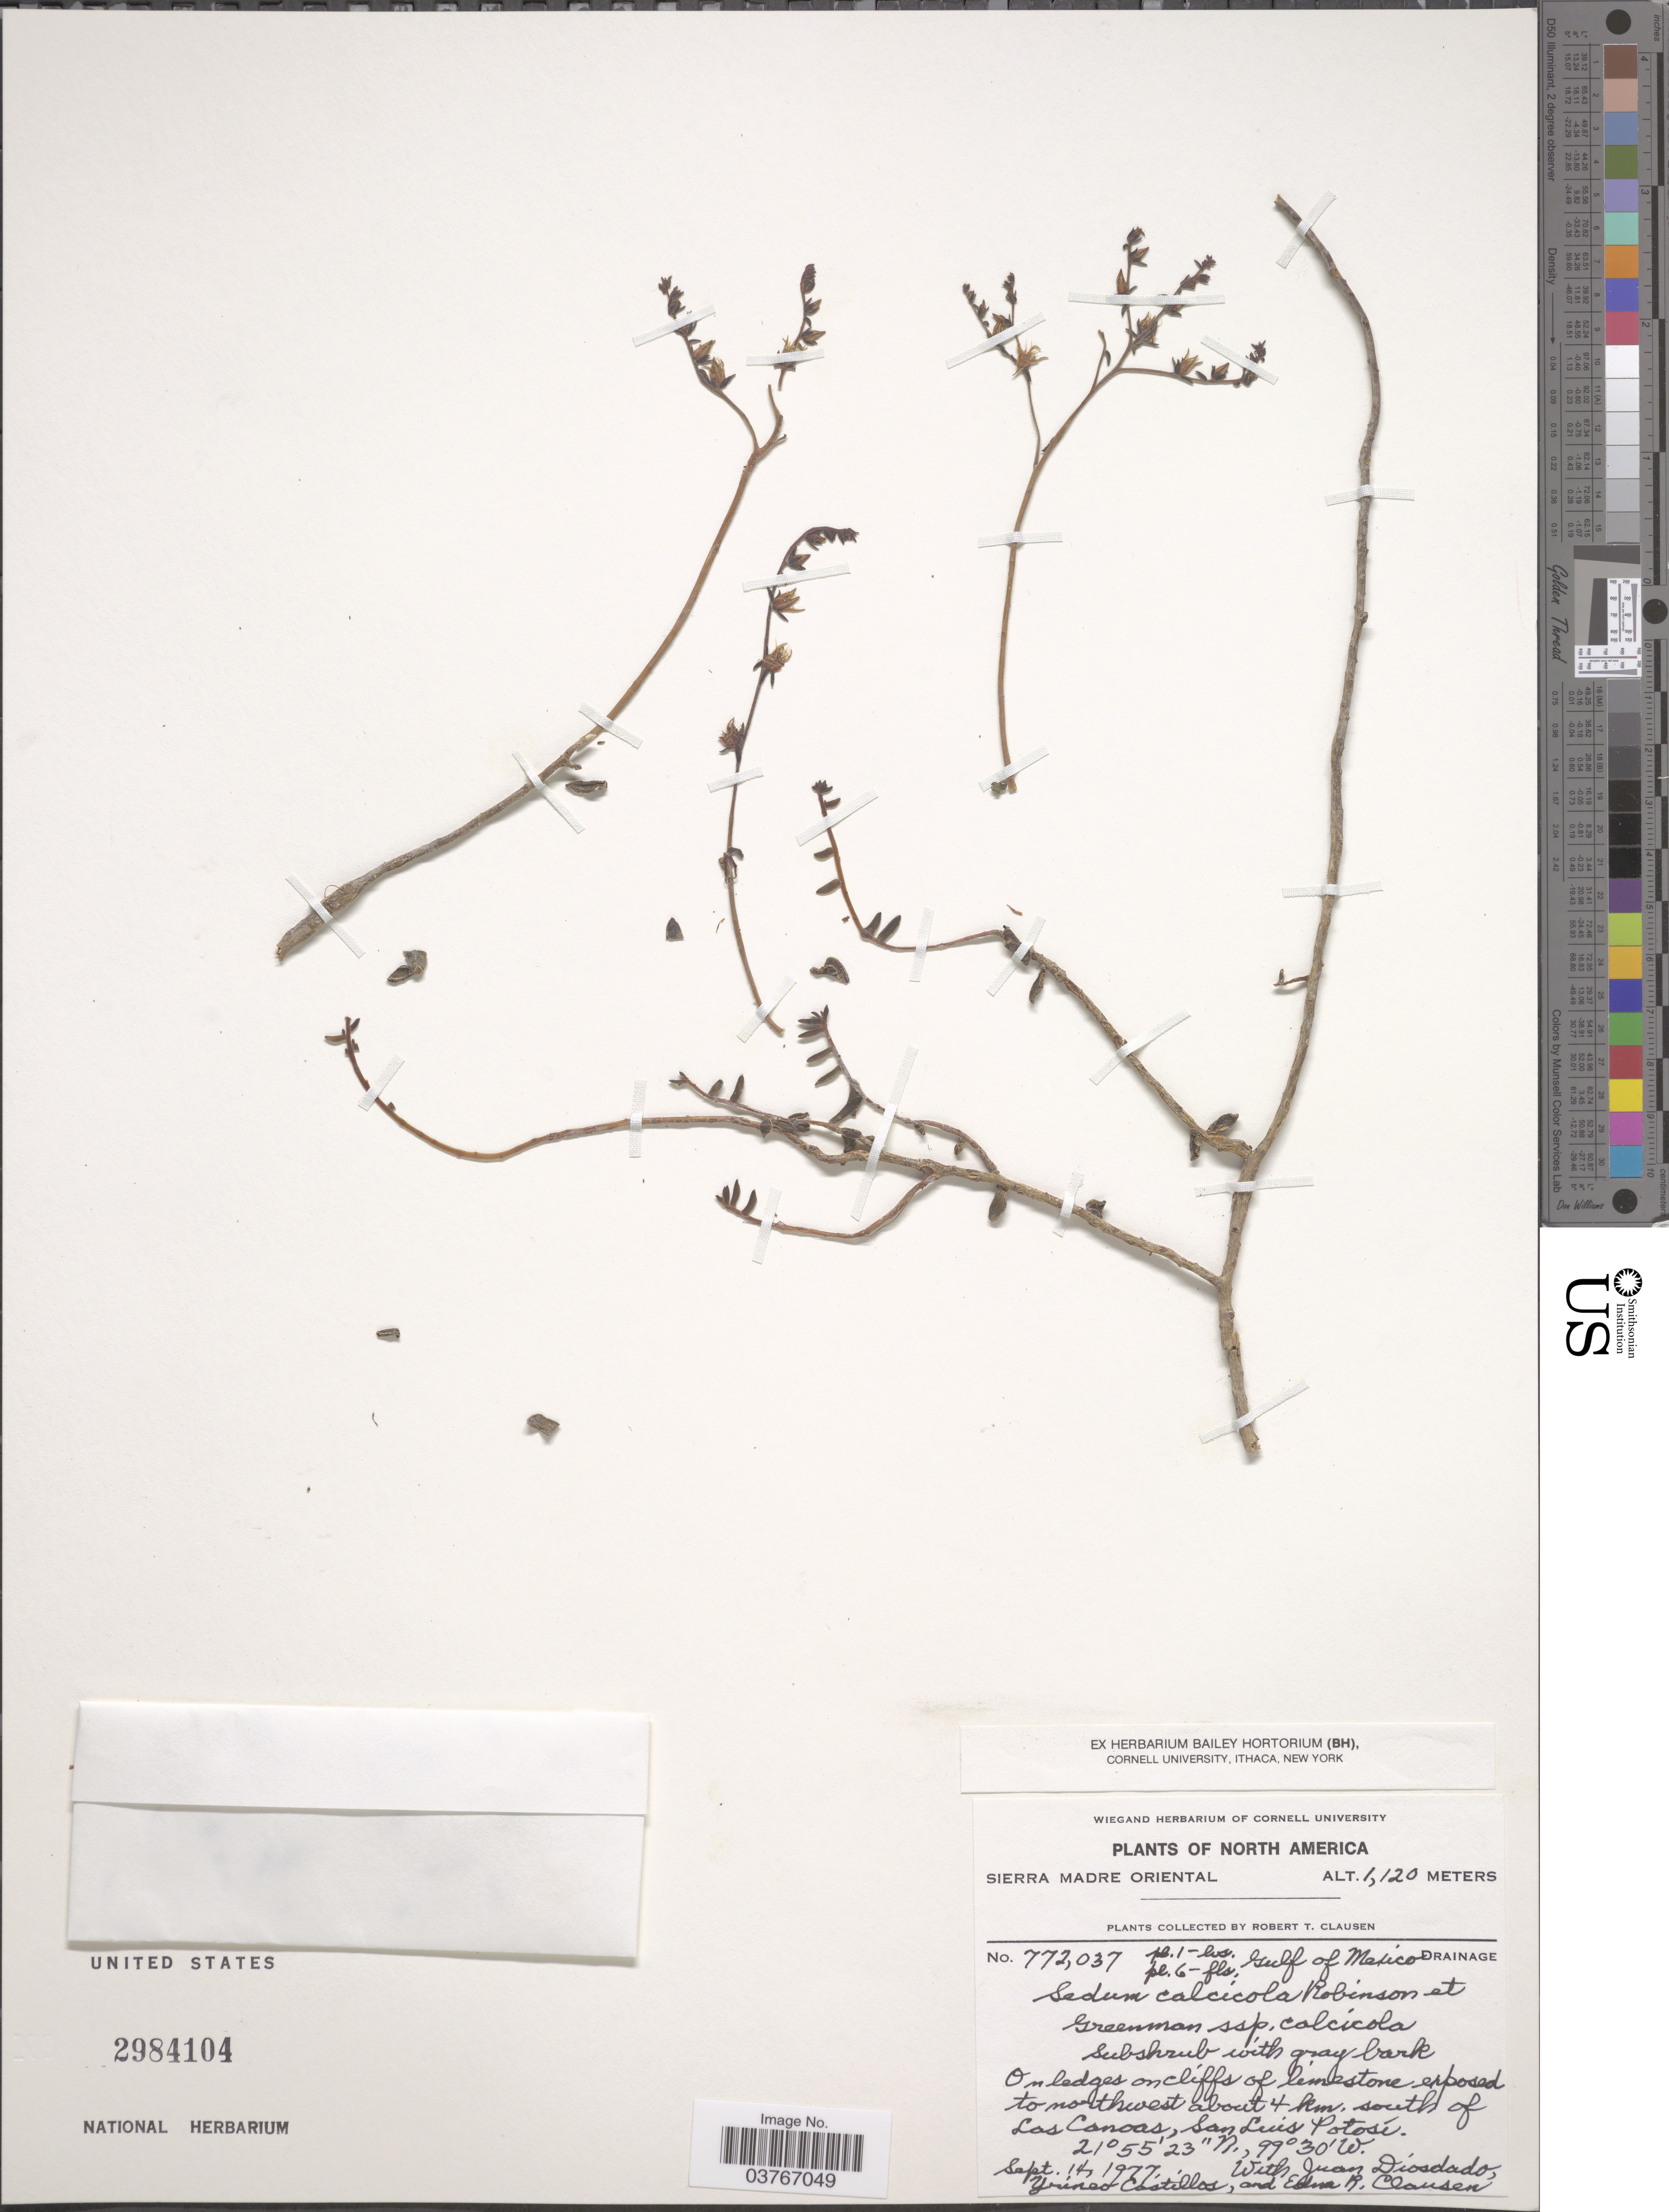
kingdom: Plantae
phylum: Tracheophyta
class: Magnoliopsida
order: Saxifragales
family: Crassulaceae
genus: Sedum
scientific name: Sedum calcicola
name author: B.L. Rob. & Greenm.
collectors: R. T. Clausen, J. Diosdado, Y. Castillos & E. Clausen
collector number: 772037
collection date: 1977-09-14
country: Mexico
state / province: San Luis Potosí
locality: Sierra Madre Oriental. Gulf of Mexico Drainage. On ledges on cliffs of limestone exposed to northwest about 4 km. south of Los Canoas.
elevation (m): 1120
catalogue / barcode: US 2984104